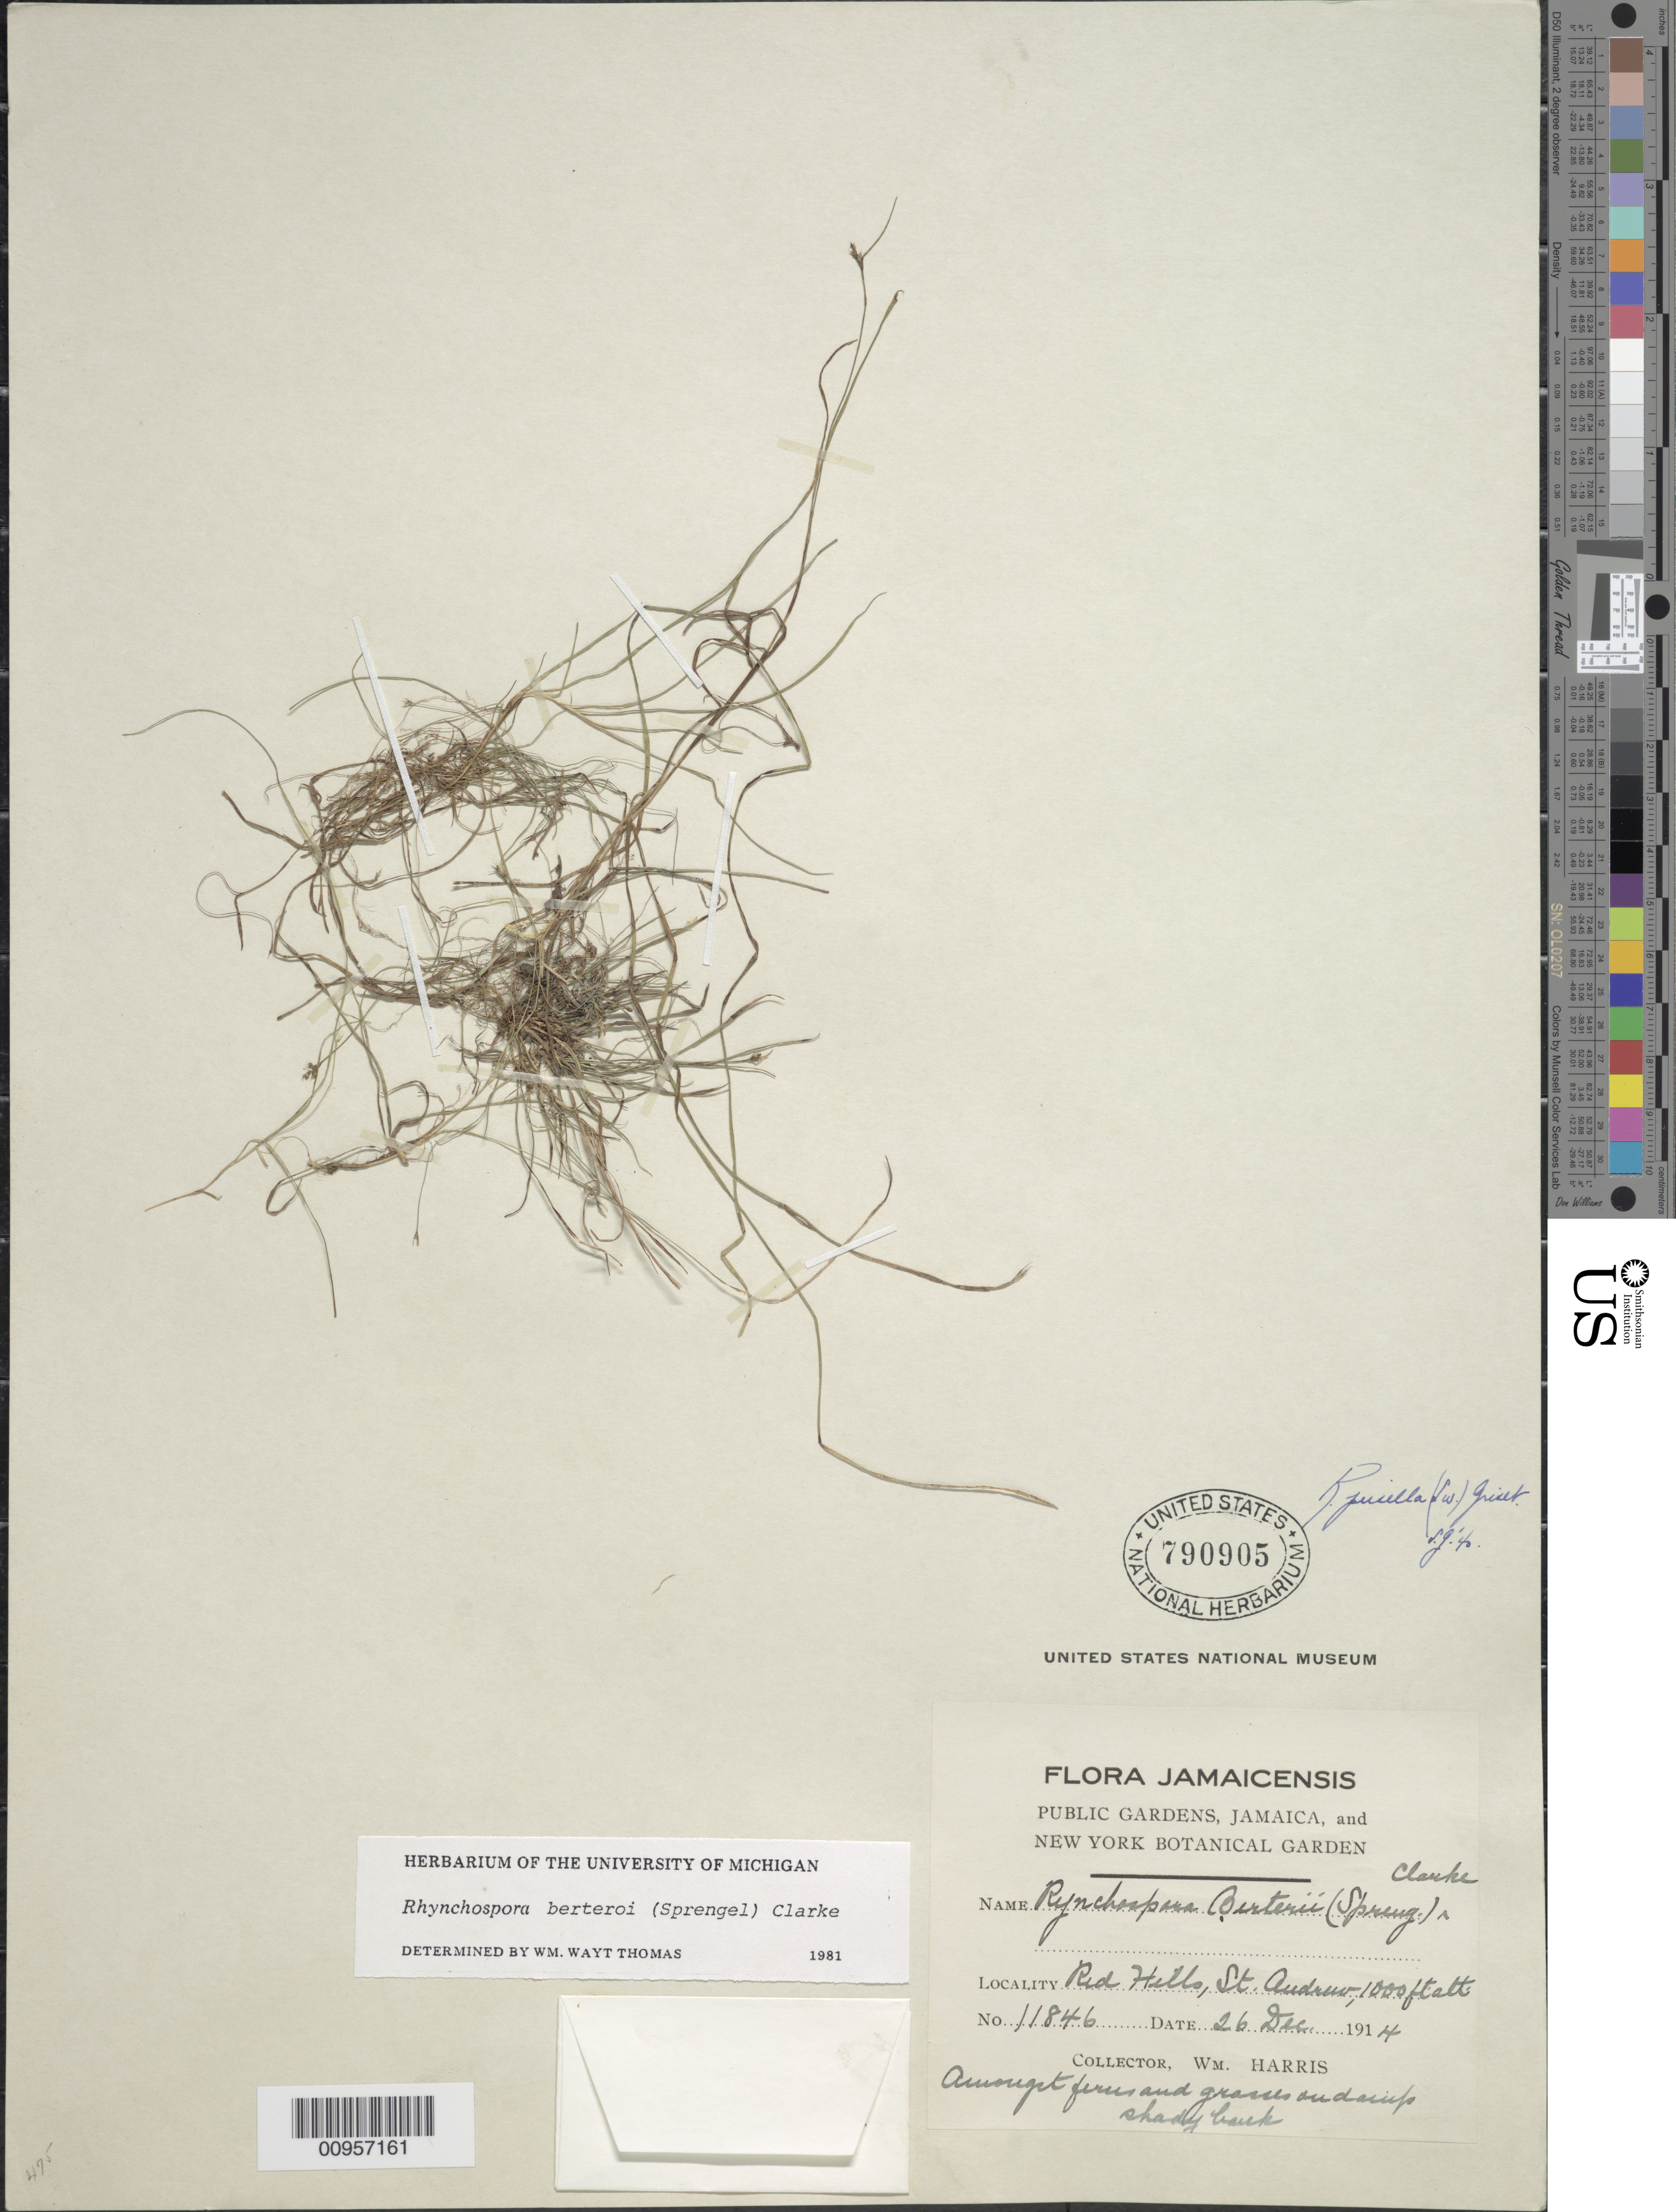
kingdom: Plantae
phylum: Tracheophyta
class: Liliopsida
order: Poales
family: Cyperaceae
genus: Rhynchospora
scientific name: Rhynchospora berteroi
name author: (Spreng.) C.B. Clarke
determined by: Thomas, W. W., (NY), New York Botanical Garden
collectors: W. H. Harris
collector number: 11846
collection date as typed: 26 Dec 1914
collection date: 1914-12-26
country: Jamaica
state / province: Saint Andrew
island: Jamaica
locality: Red Hill, bank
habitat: Amongst ferns and grasses on damp shady bank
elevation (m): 305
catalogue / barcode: US 790905